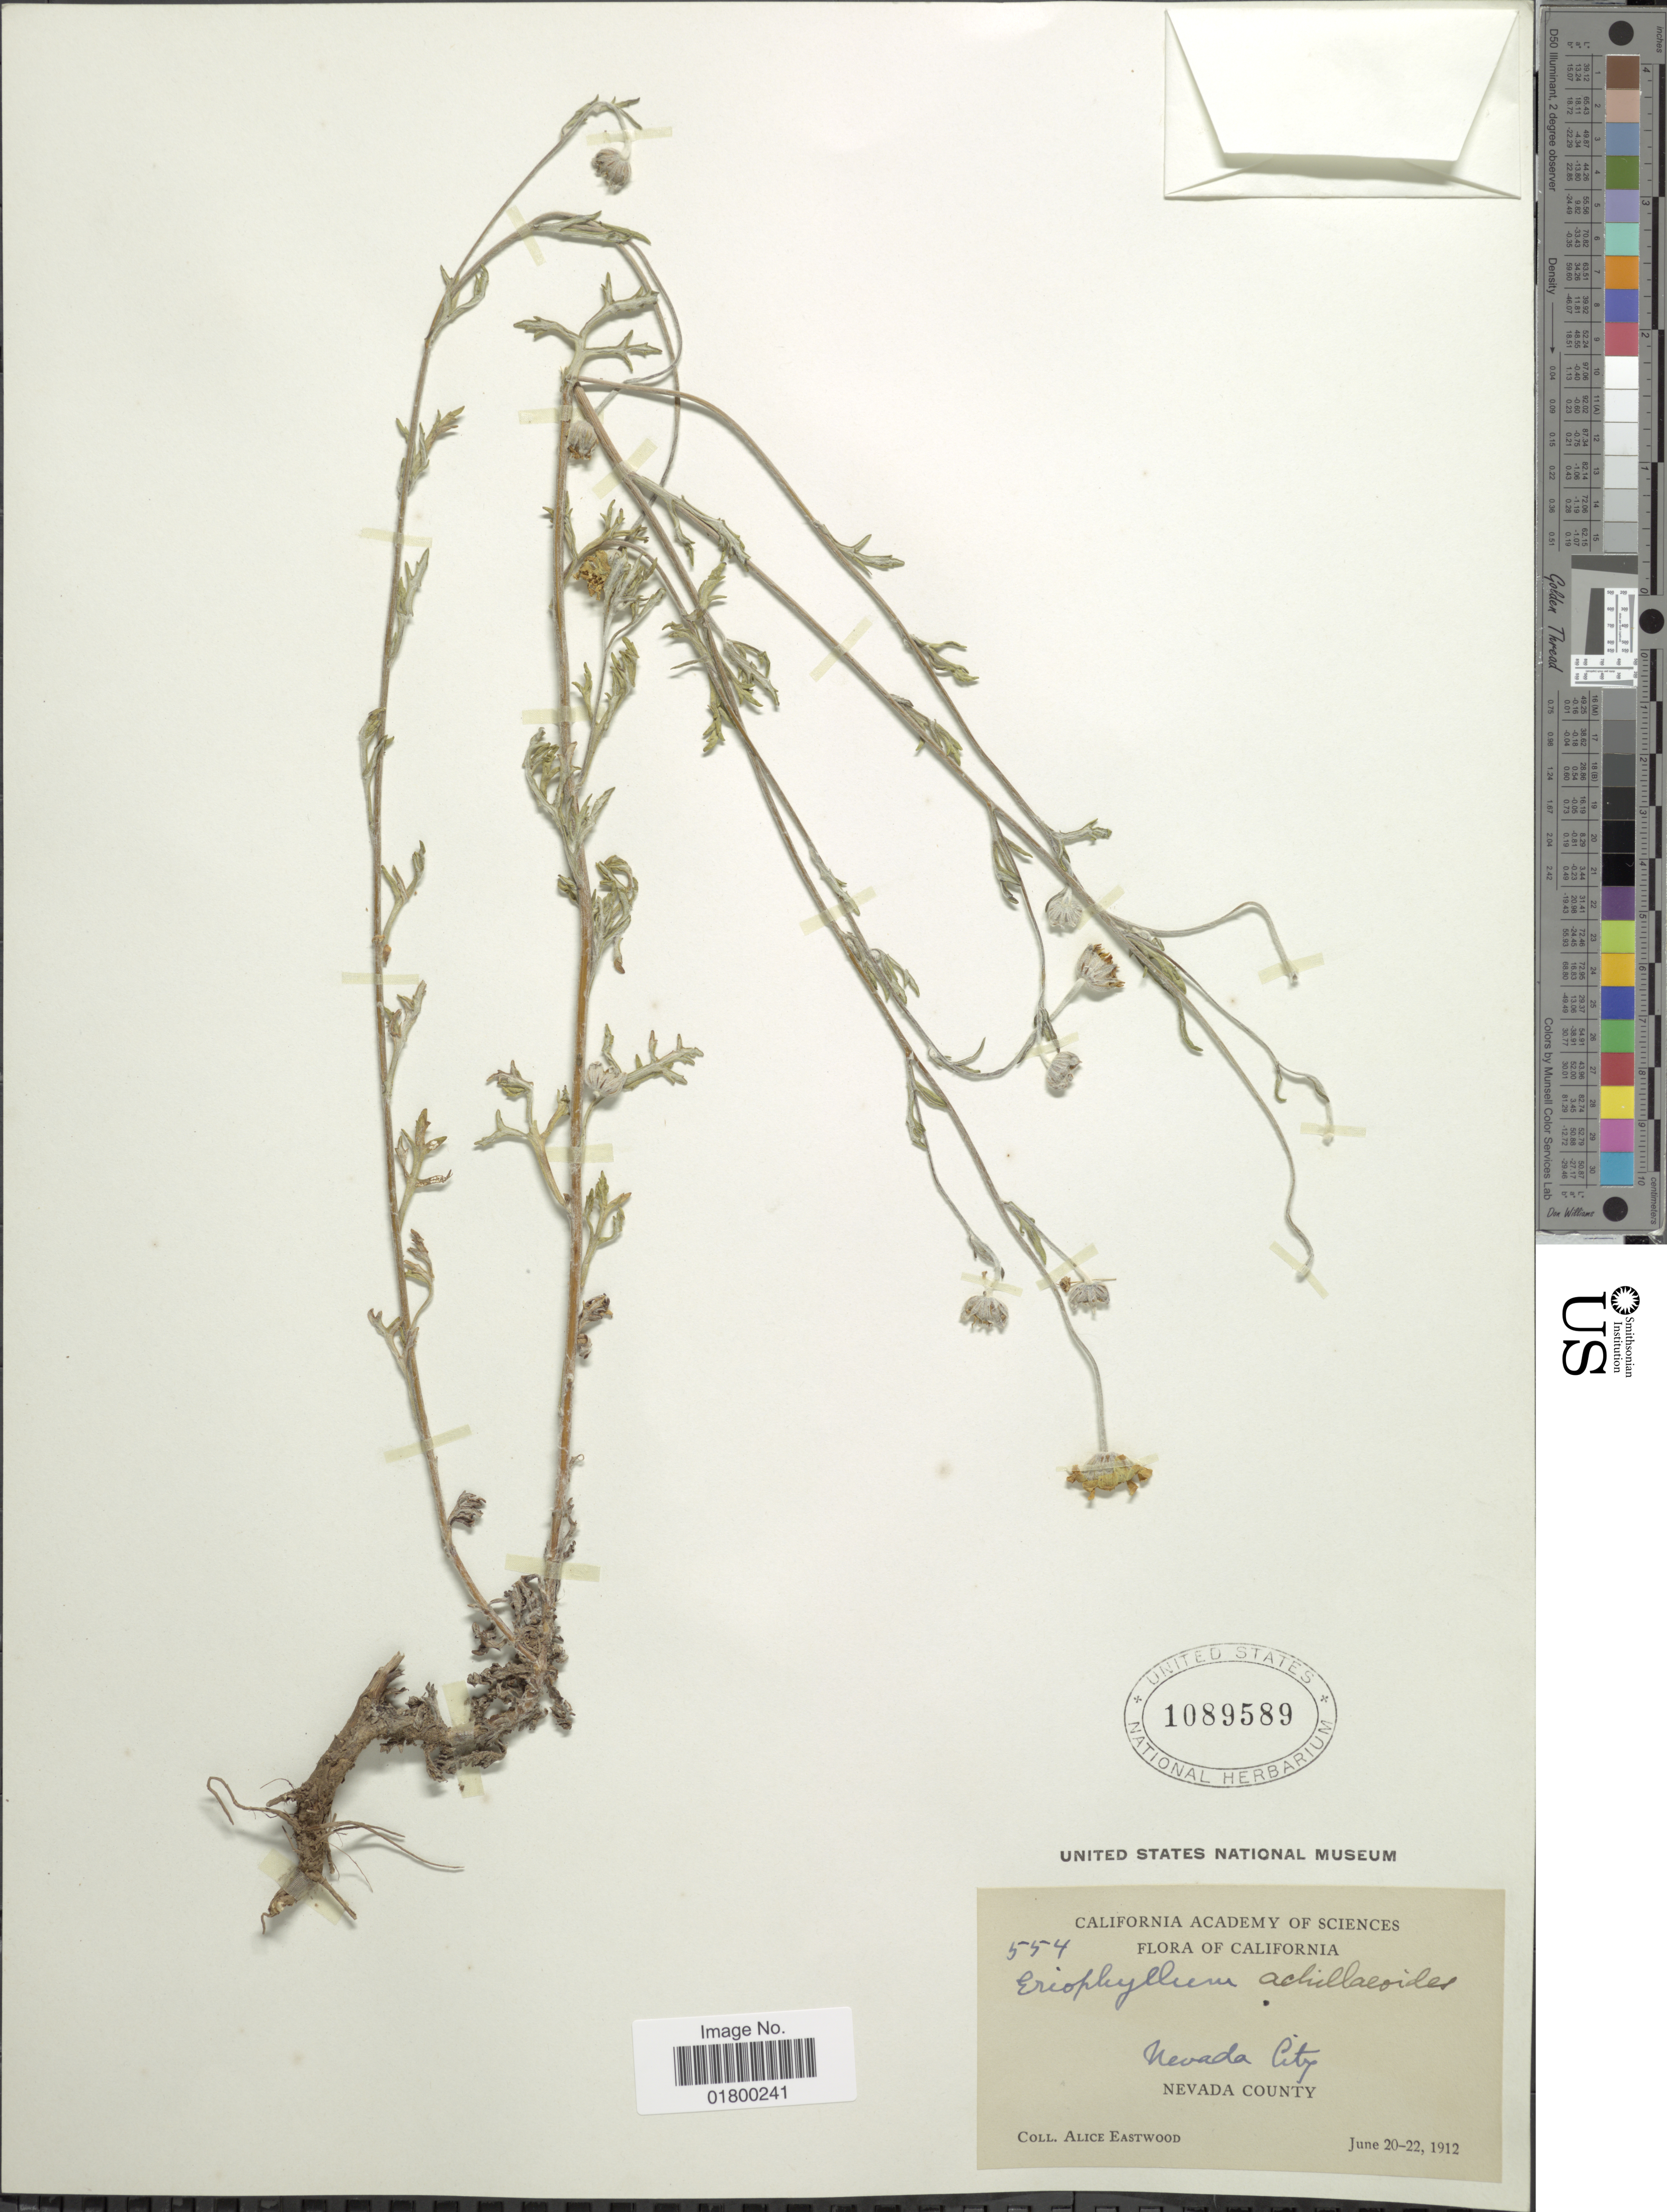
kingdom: Plantae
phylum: Tracheophyta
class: Magnoliopsida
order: Asterales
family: Asteraceae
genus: Eriophyllum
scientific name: Eriophyllum lanatum var. achillioides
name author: (DC.) Jeps.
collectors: A. Eastwood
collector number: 554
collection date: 1912-06-20/1912-06-22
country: United States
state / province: California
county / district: Nevada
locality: Nevada City, Nevada County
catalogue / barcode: US 1089589